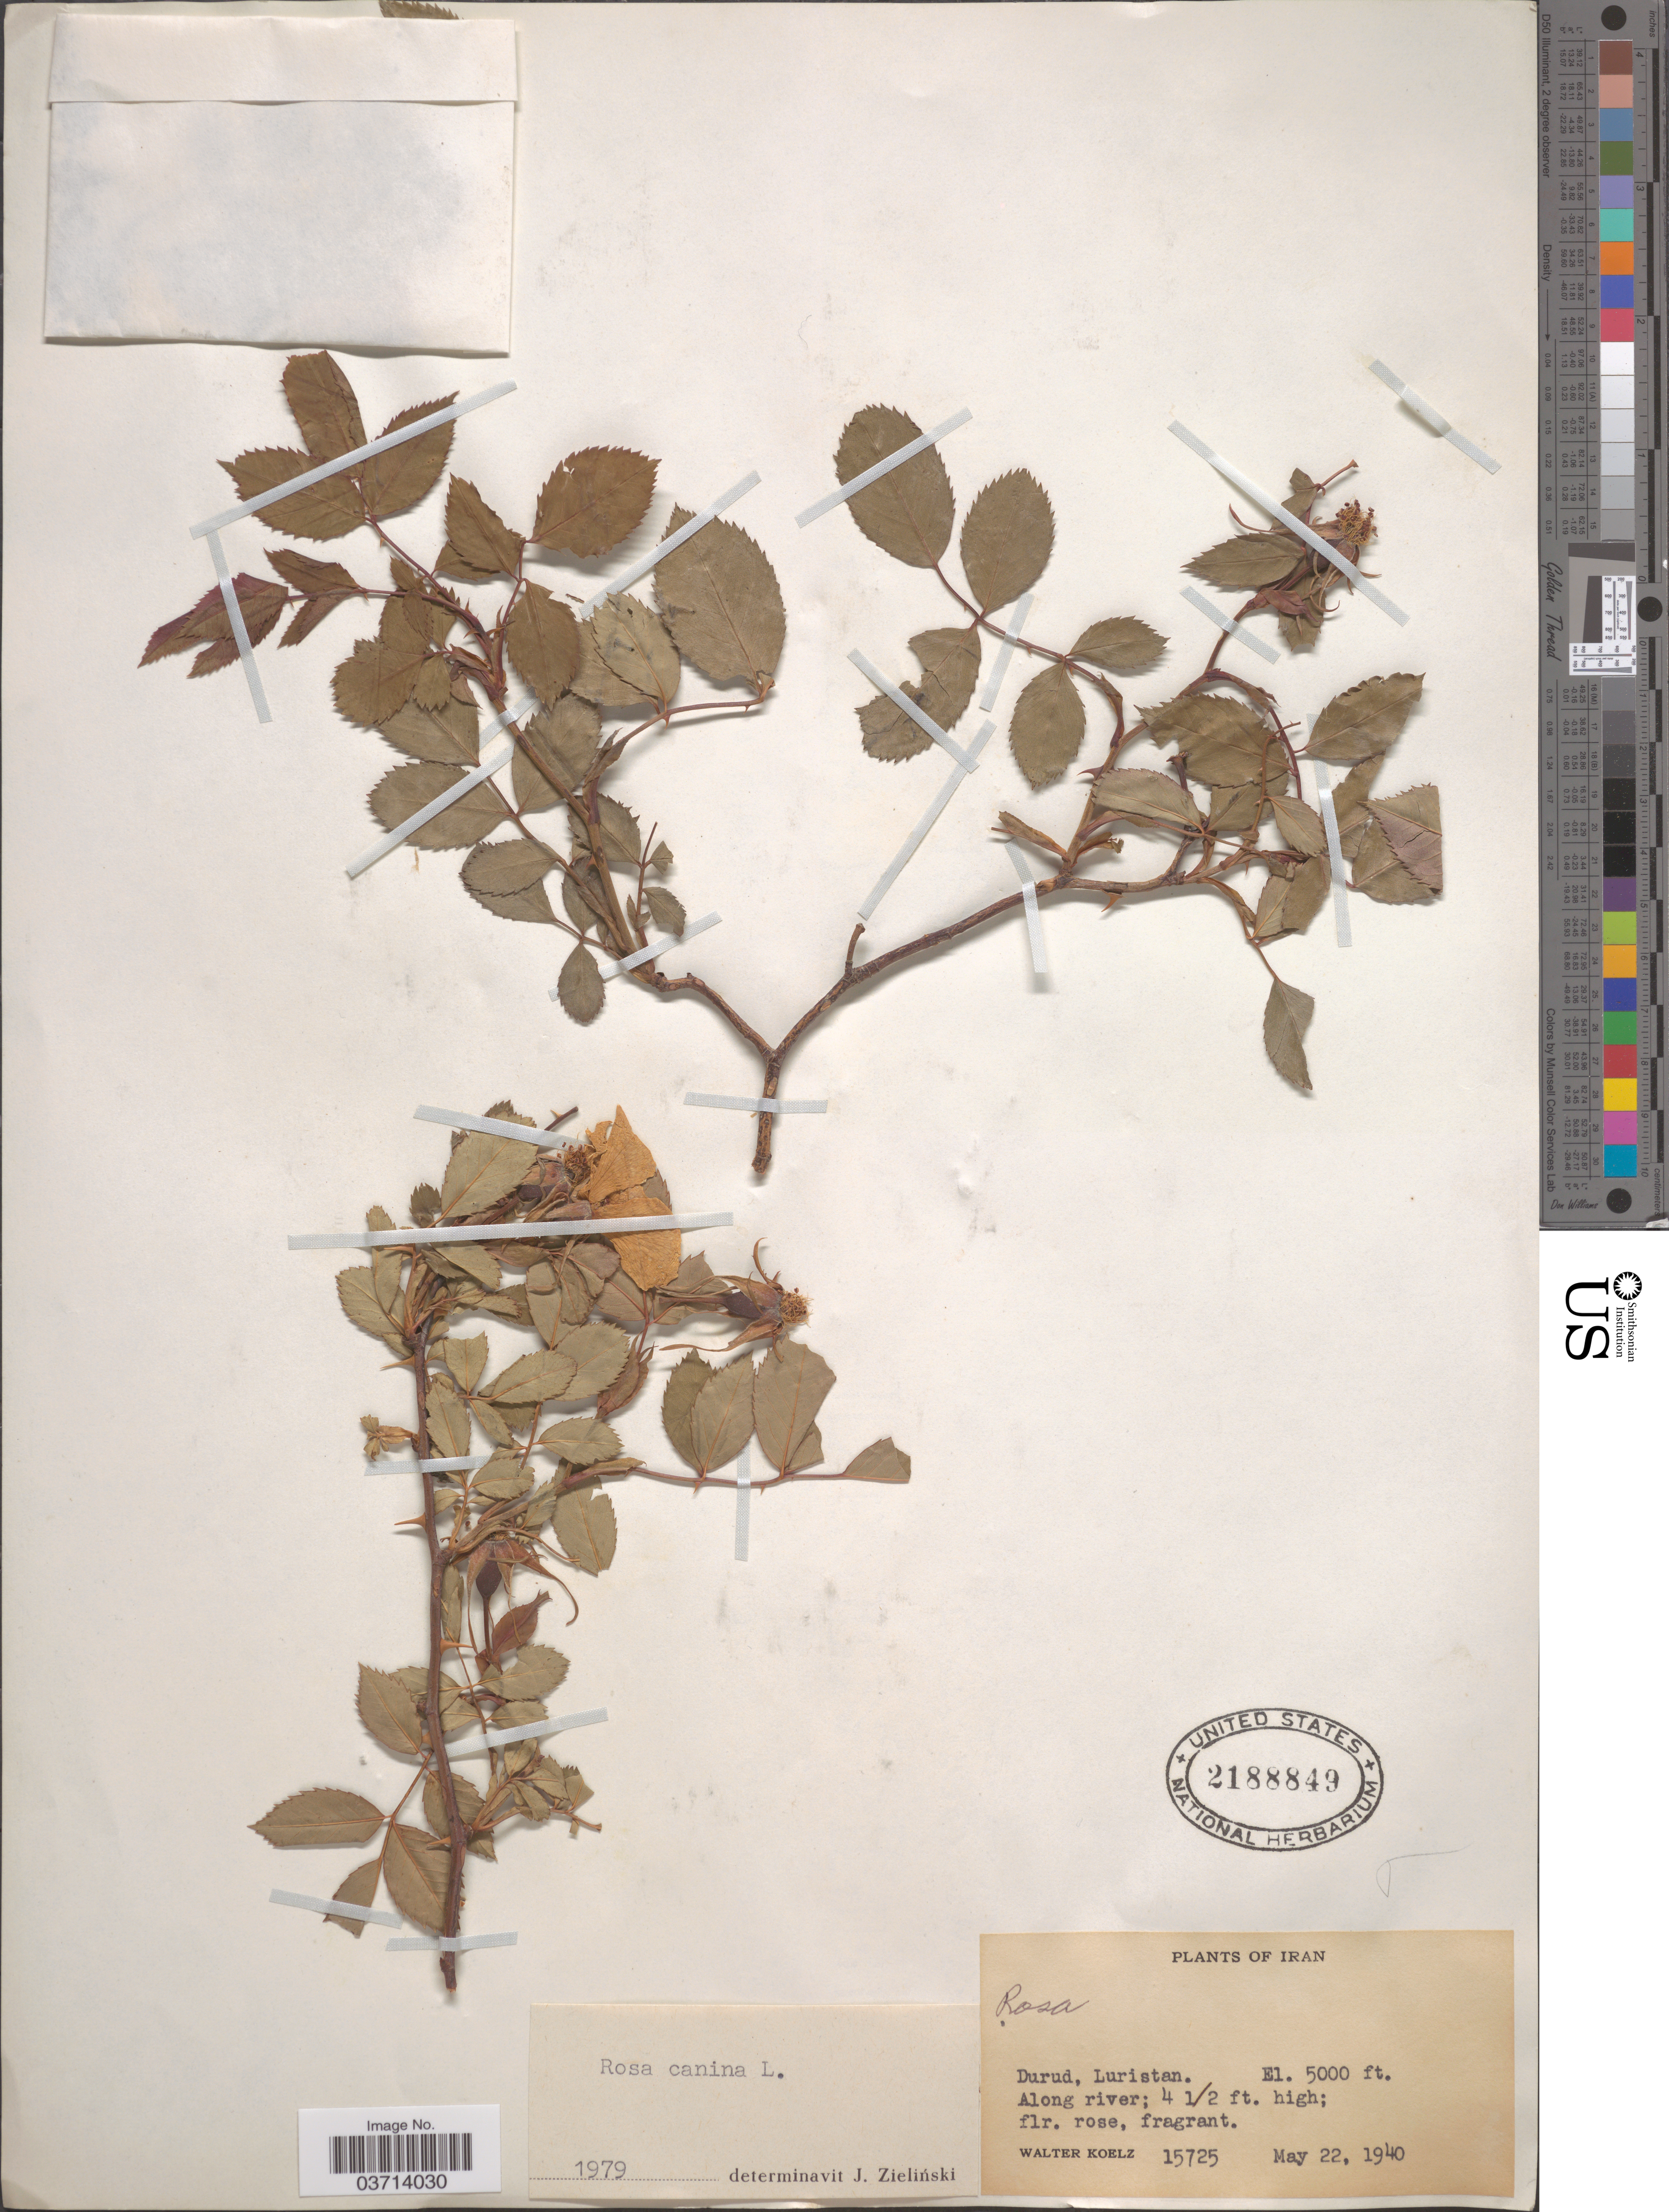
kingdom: Plantae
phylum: Tracheophyta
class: Magnoliopsida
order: Rosales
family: Rosaceae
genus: Rosa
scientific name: Rosa canina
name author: L.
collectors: W. N. Koelz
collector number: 15725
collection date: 1940-05-22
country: Iran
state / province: Lorestan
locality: Durud, Luristan.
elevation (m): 1524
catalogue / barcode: US 2188849